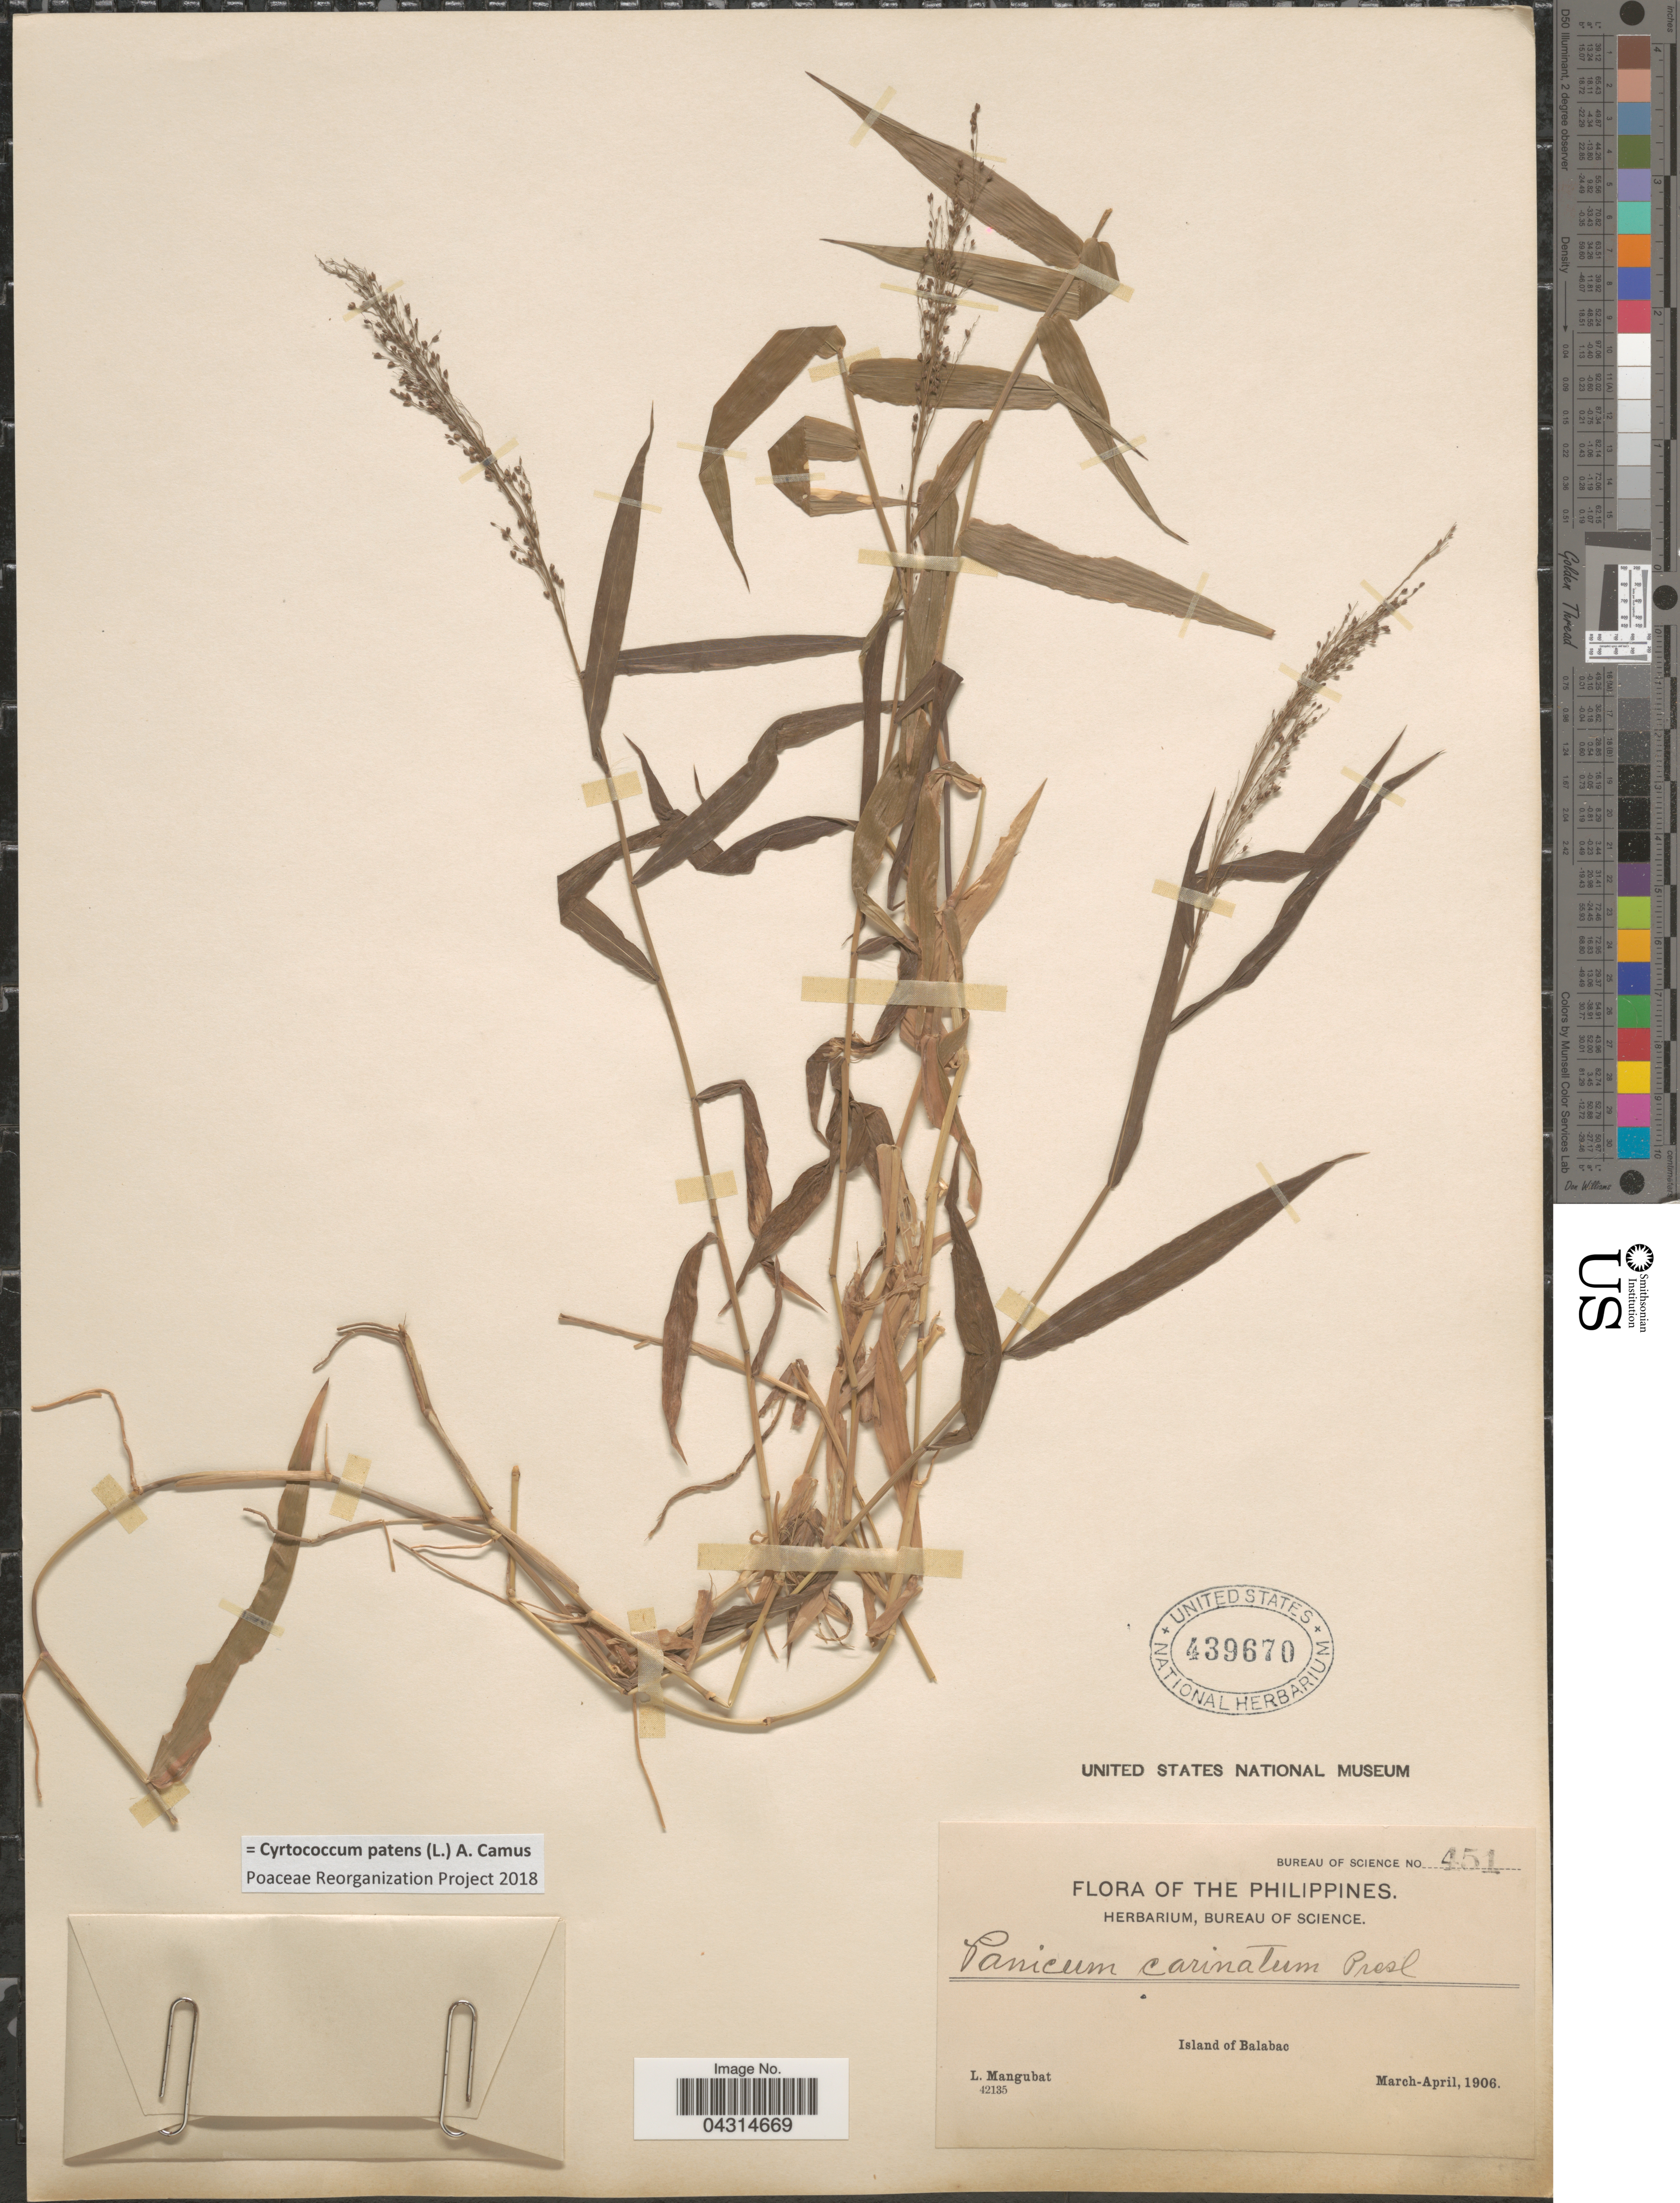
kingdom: Plantae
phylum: Tracheophyta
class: Liliopsida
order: Poales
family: Poaceae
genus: Cyrtococcum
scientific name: Cyrtococcum patens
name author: (L.) A. Camus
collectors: L. Mangubat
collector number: Bureau of Science 451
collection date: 1906-03/1906-04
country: Philippines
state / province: Mimaropa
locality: Island of Balabac.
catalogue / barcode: US 439670